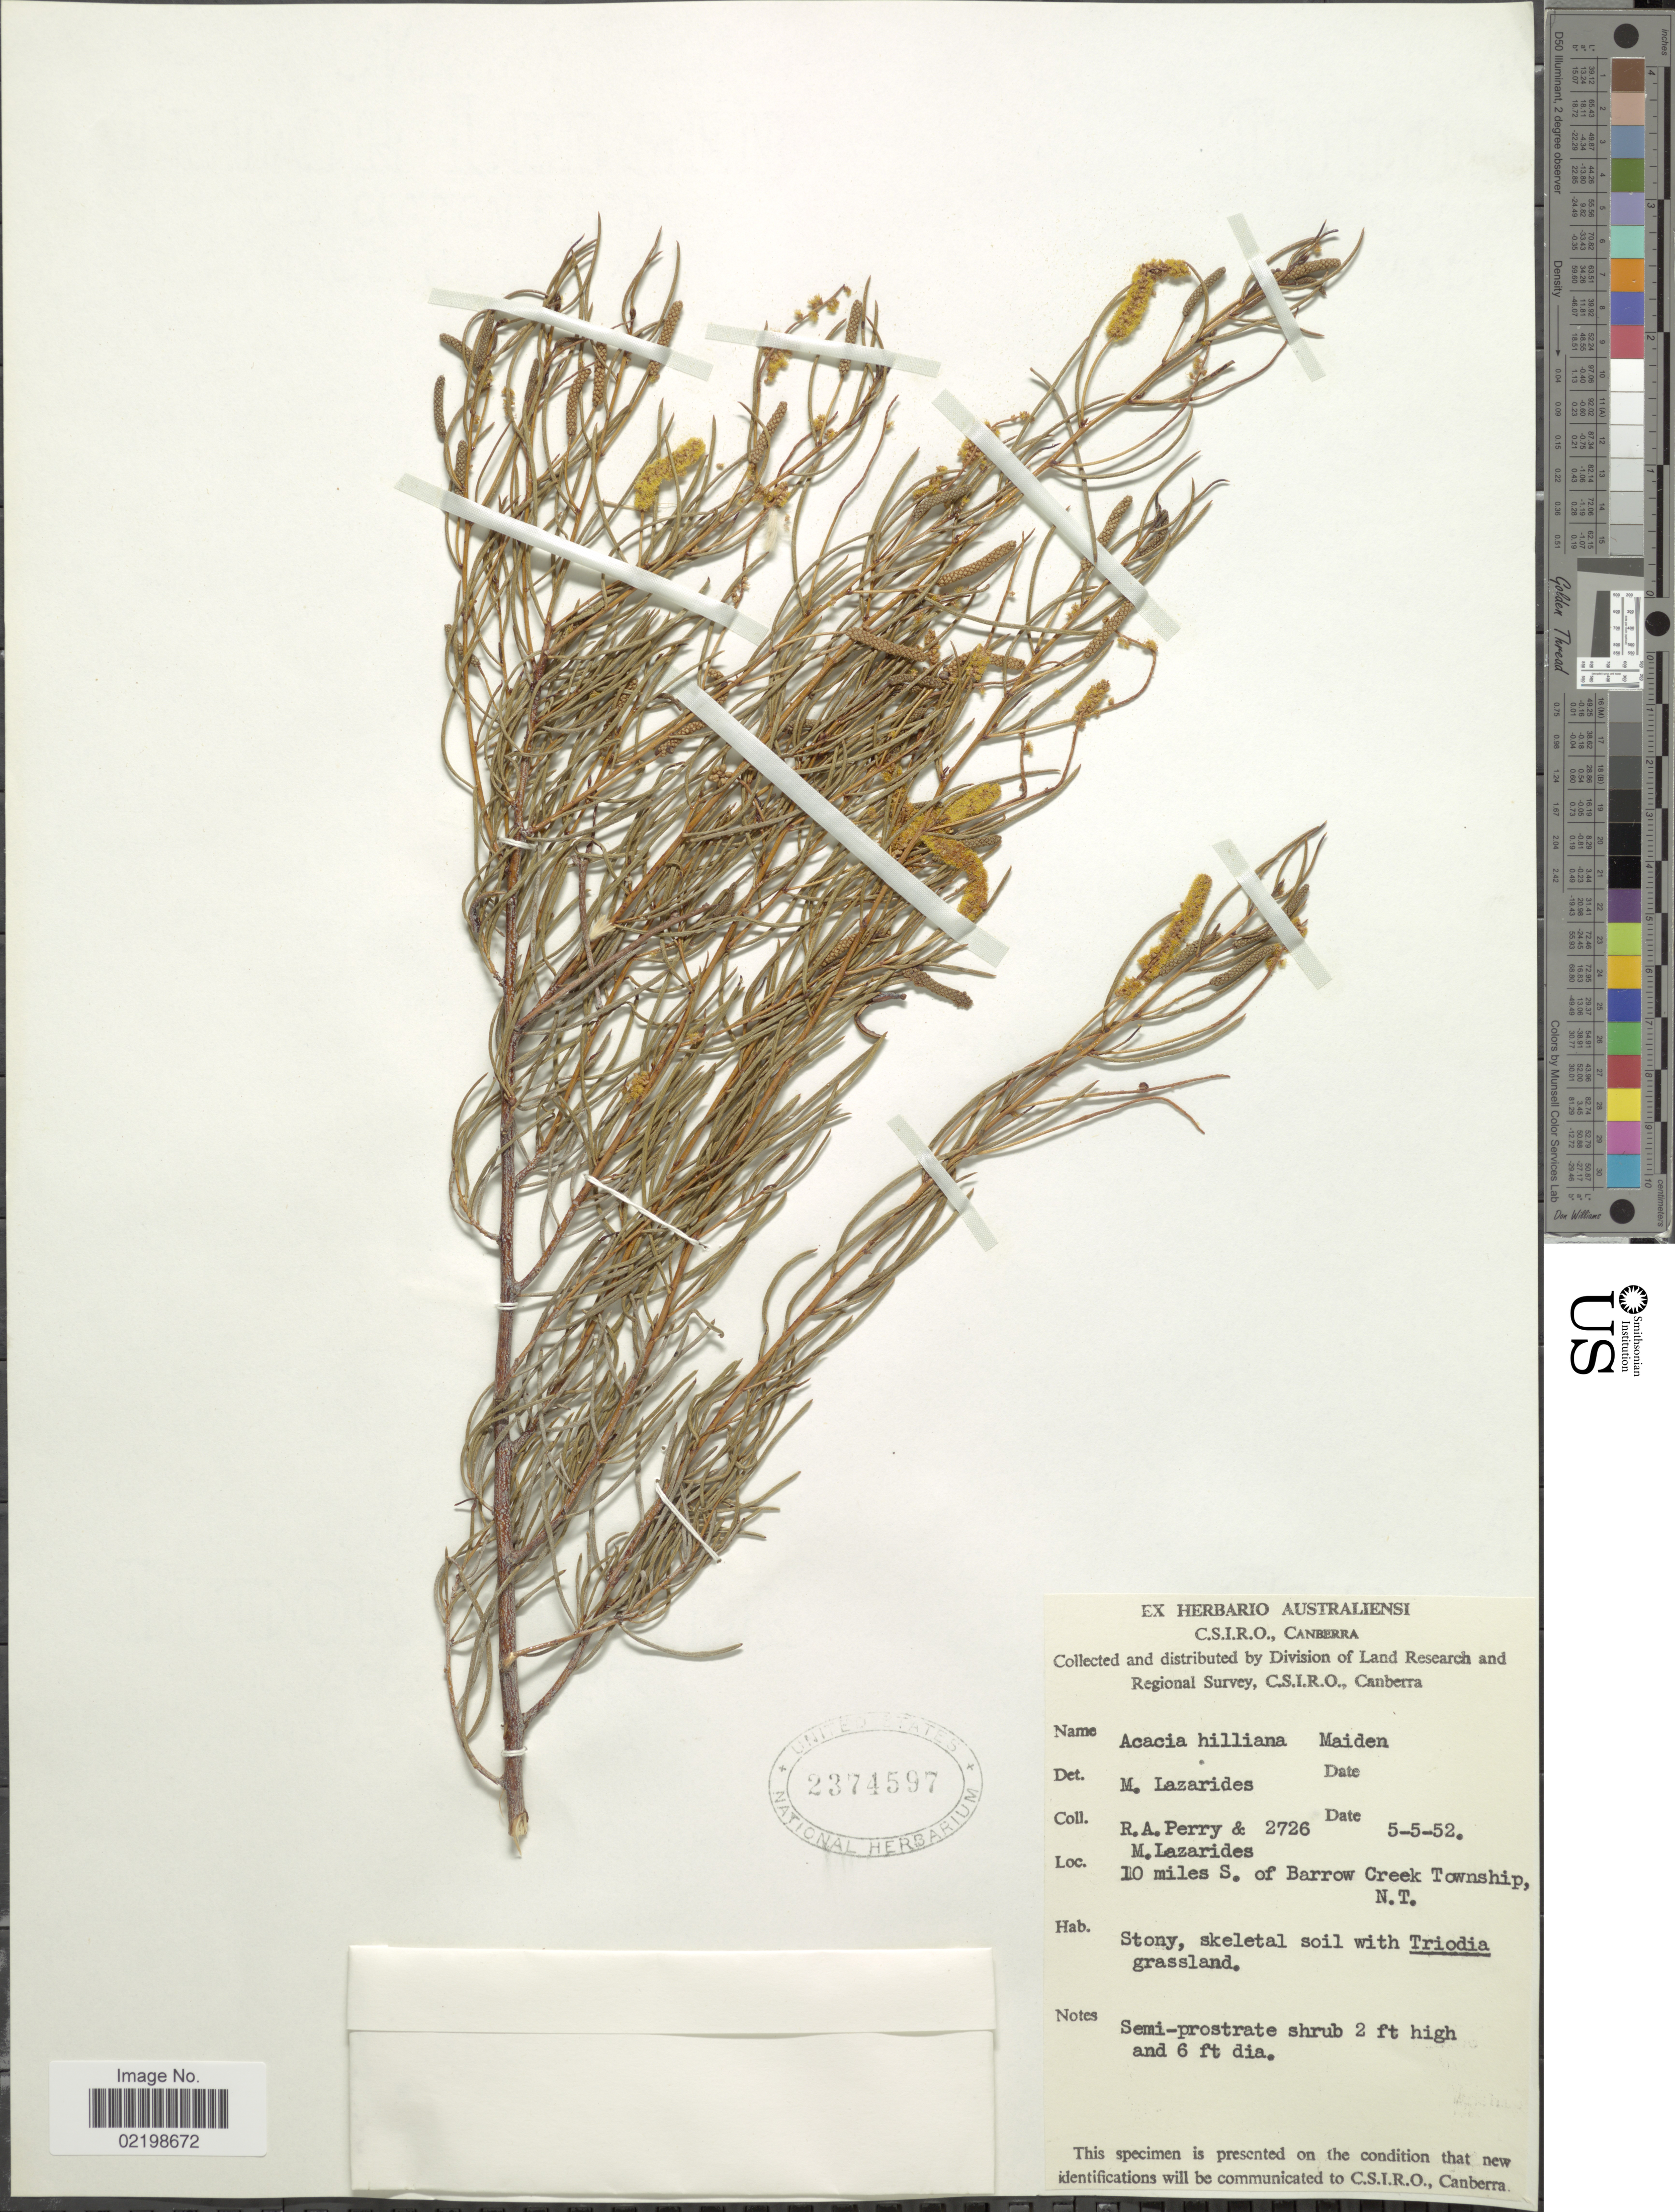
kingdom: Plantae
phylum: Tracheophyta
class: Magnoliopsida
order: Fabales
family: Fabaceae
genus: Acacia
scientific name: Acacia hilliana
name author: Maiden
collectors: Perry, R. A. & M. Lazarides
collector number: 2726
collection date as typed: Transcribed d/m/y: 5/5/52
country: Australia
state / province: Northern Territory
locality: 10 miles S. of Barrow Creek Township, N.T.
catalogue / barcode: US 2374597